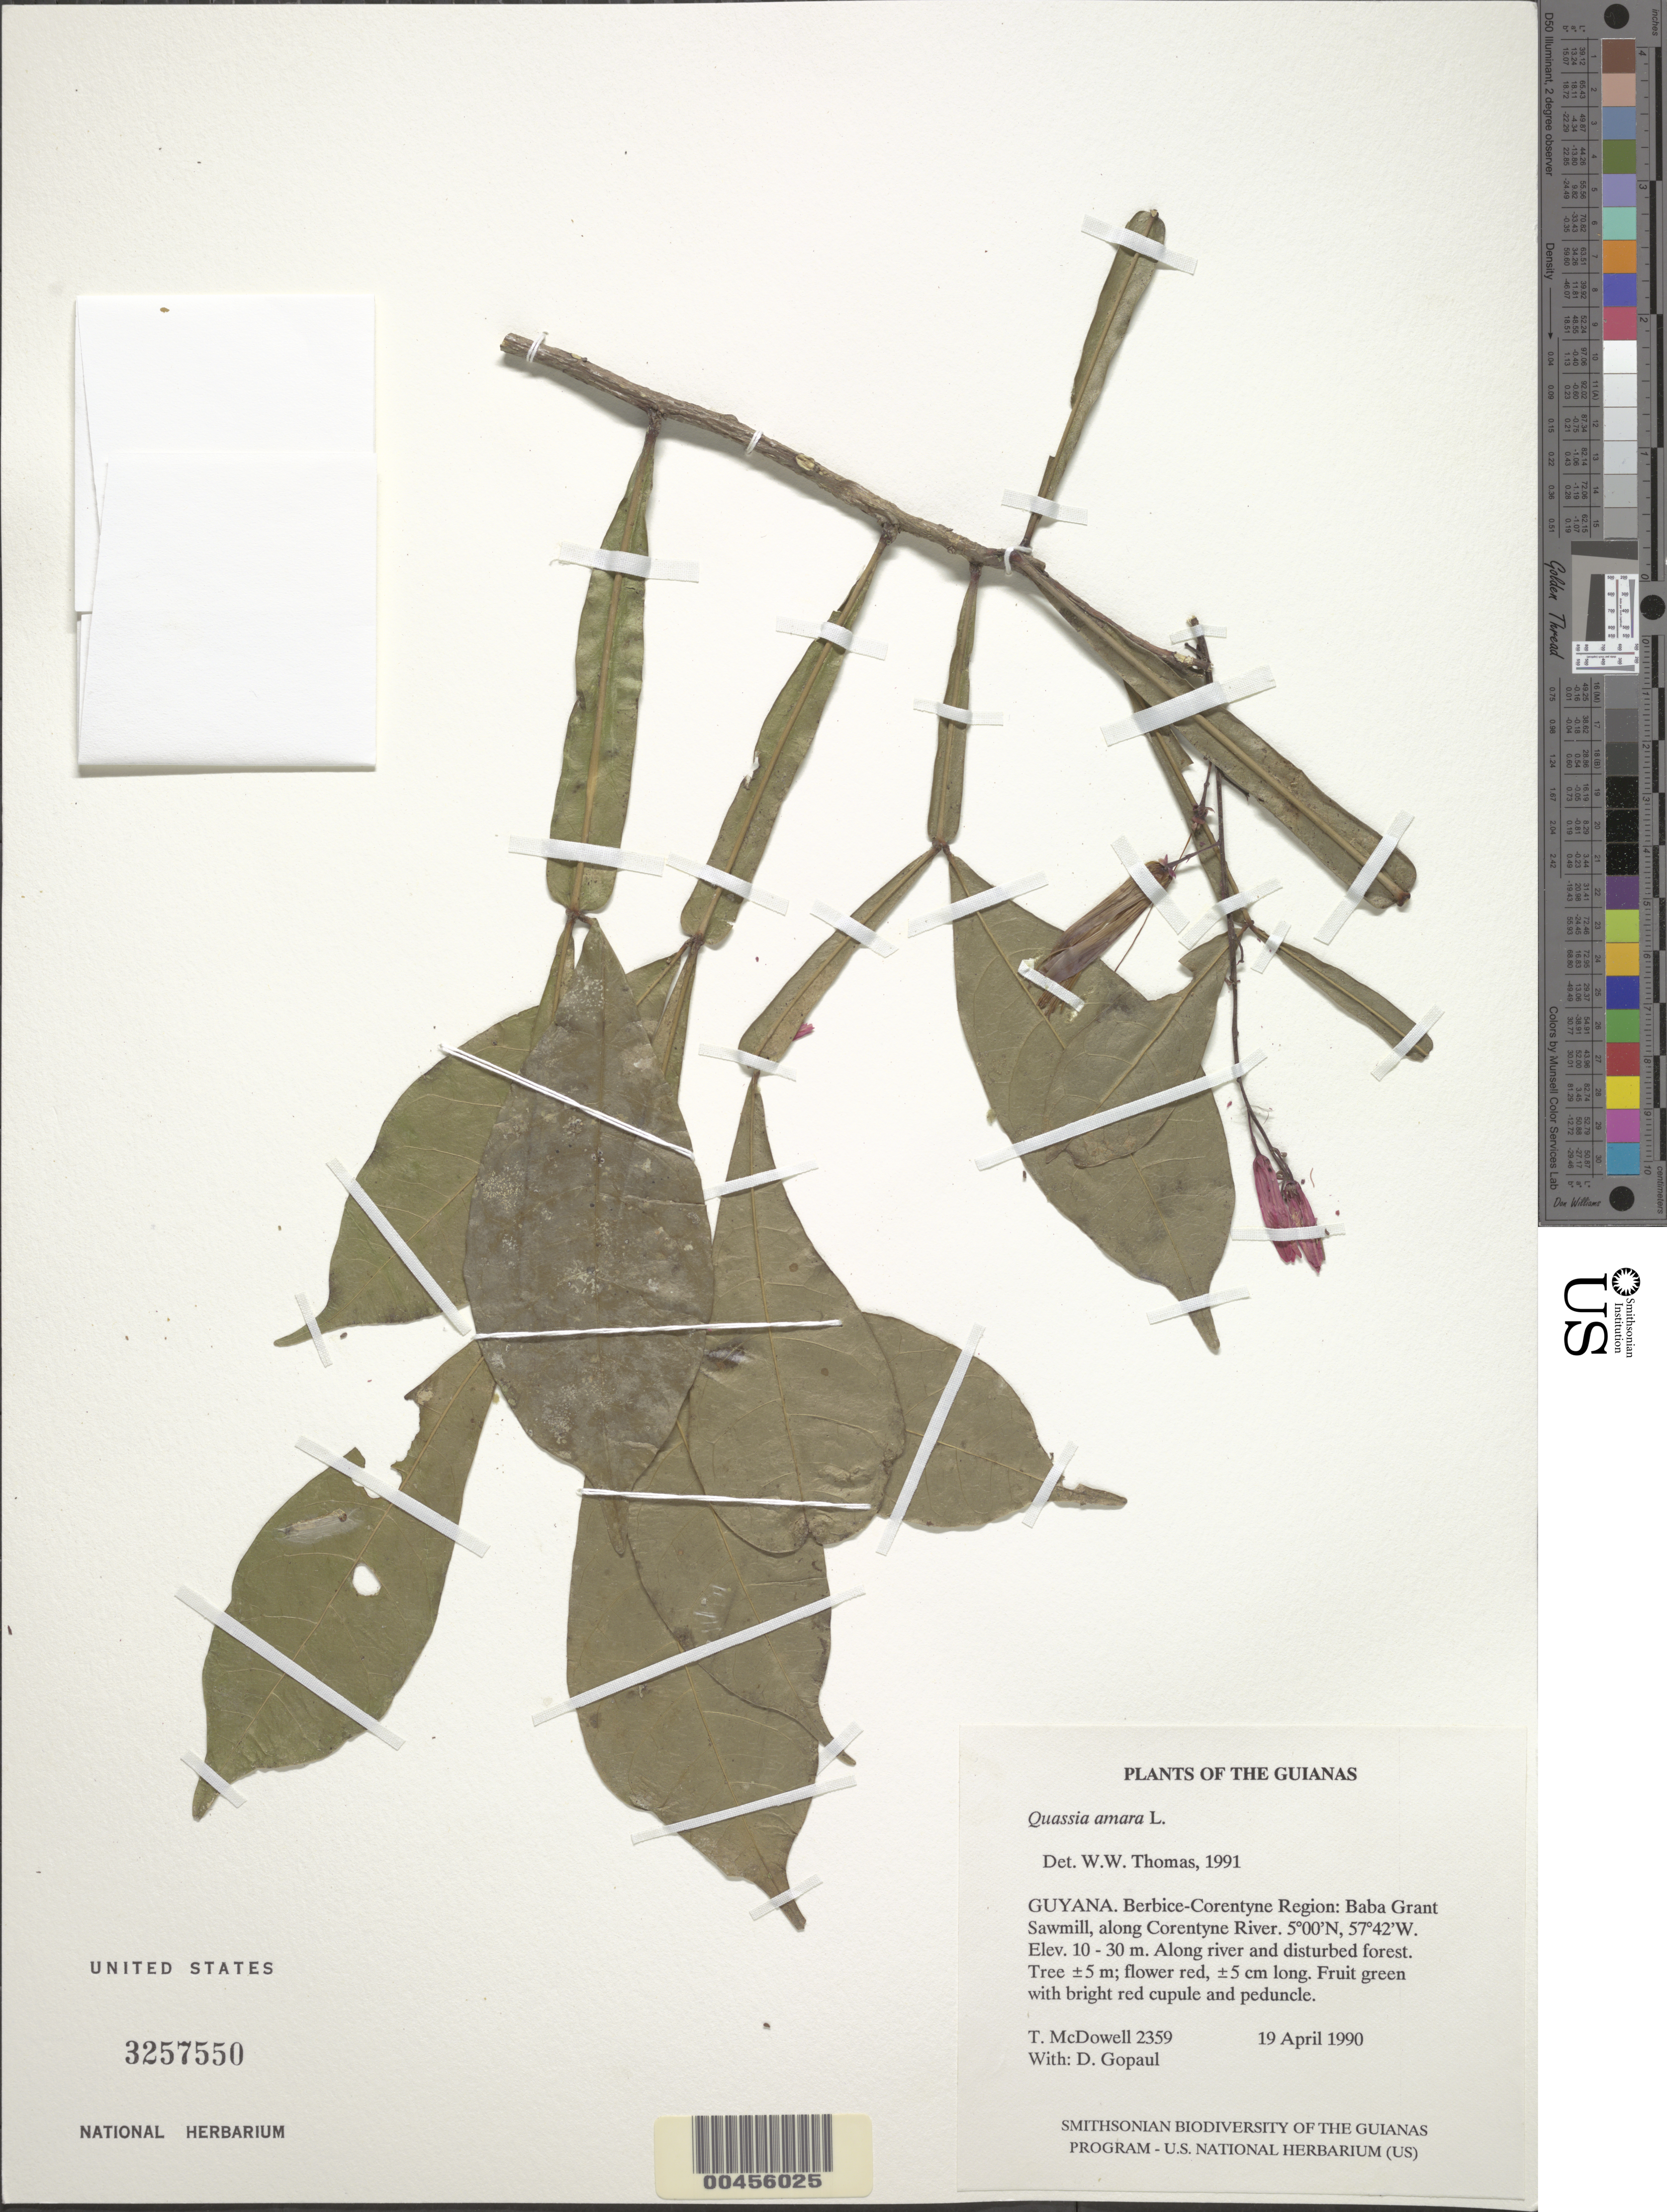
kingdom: Plantae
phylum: Tracheophyta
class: Magnoliopsida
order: Sapindales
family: Simaroubaceae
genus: Quassia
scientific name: Quassia amara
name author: L.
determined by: Thomas, W. W., (NY), New York Botanical Garden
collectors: T. McDowell & D. Gopaul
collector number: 2359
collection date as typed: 19 April 1990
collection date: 1990-04-19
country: Guyana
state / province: E. Berbice-Corentyne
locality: Baba Grant Sawmill, along Corentyne River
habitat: Along river and disturbed forest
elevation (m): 10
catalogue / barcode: US 3257550